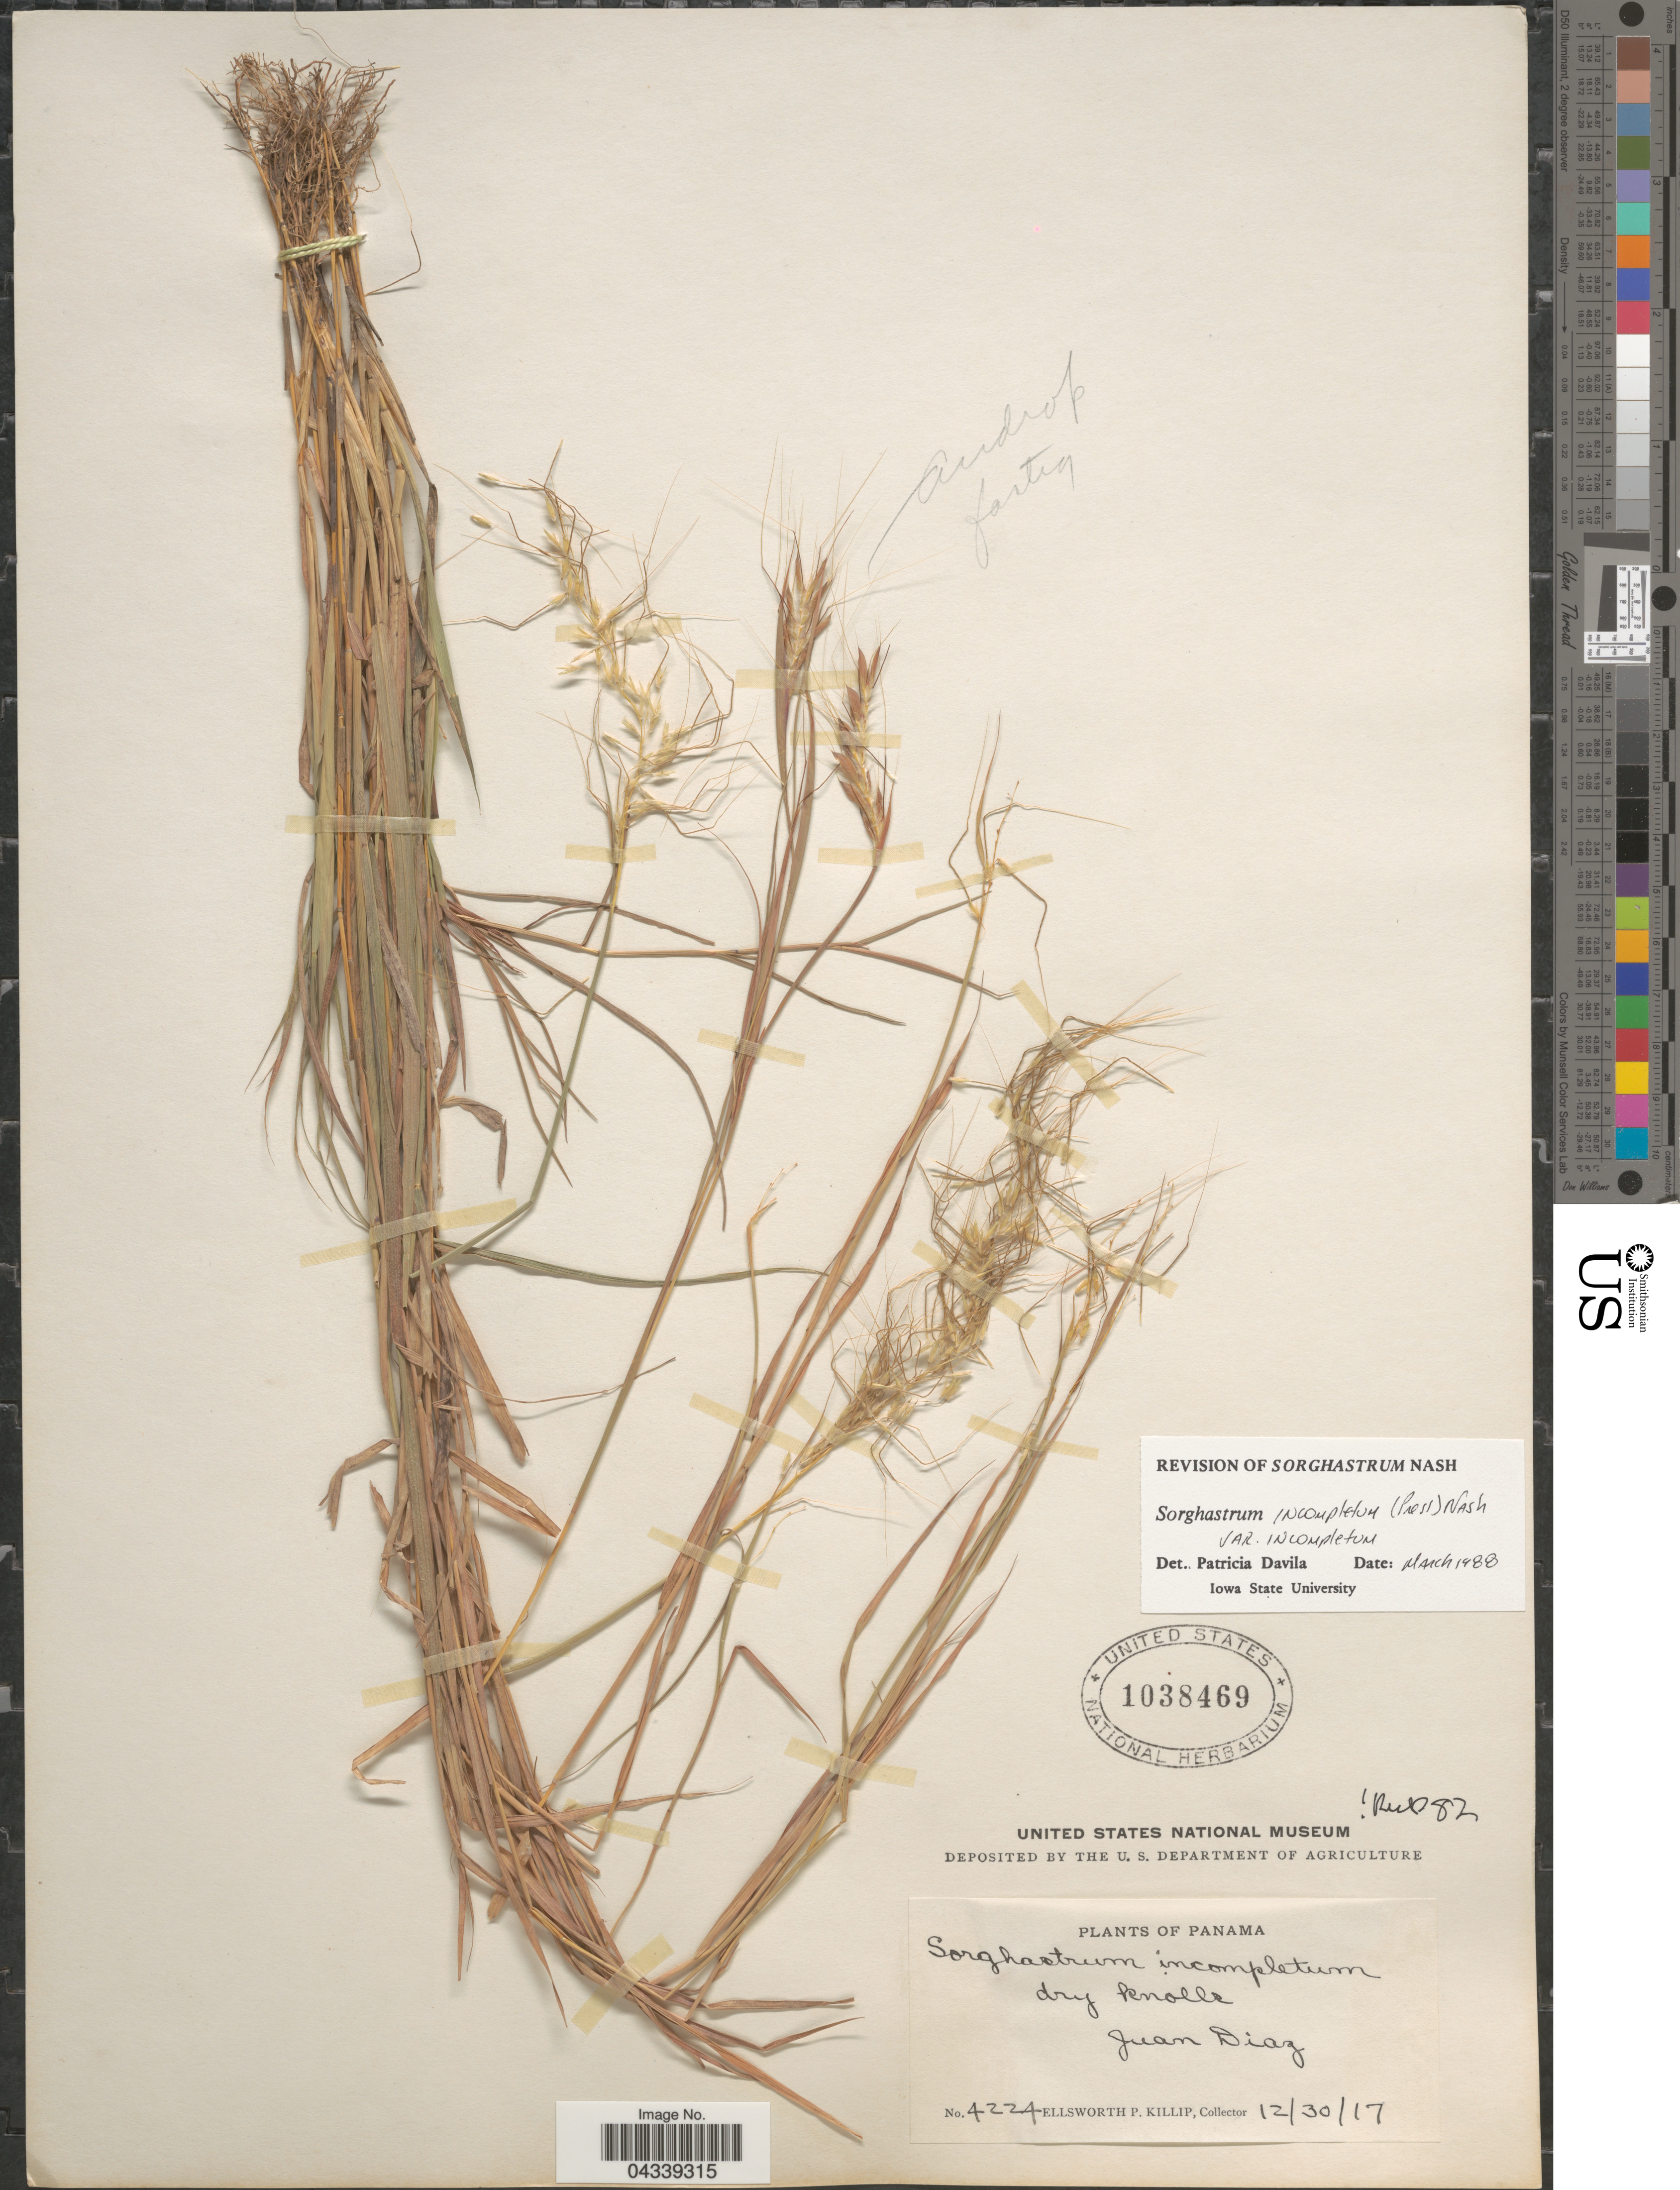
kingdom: Plantae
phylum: Tracheophyta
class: Liliopsida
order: Poales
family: Poaceae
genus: Sorghastrum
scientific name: Sorghastrum incompletum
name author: (J. Presl) Nash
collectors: E. P. Killip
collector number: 4224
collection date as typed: Transcribed d/m/y: 30/12/17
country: Panama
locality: Dry knolls Juan Diaz.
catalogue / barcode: US 1038469